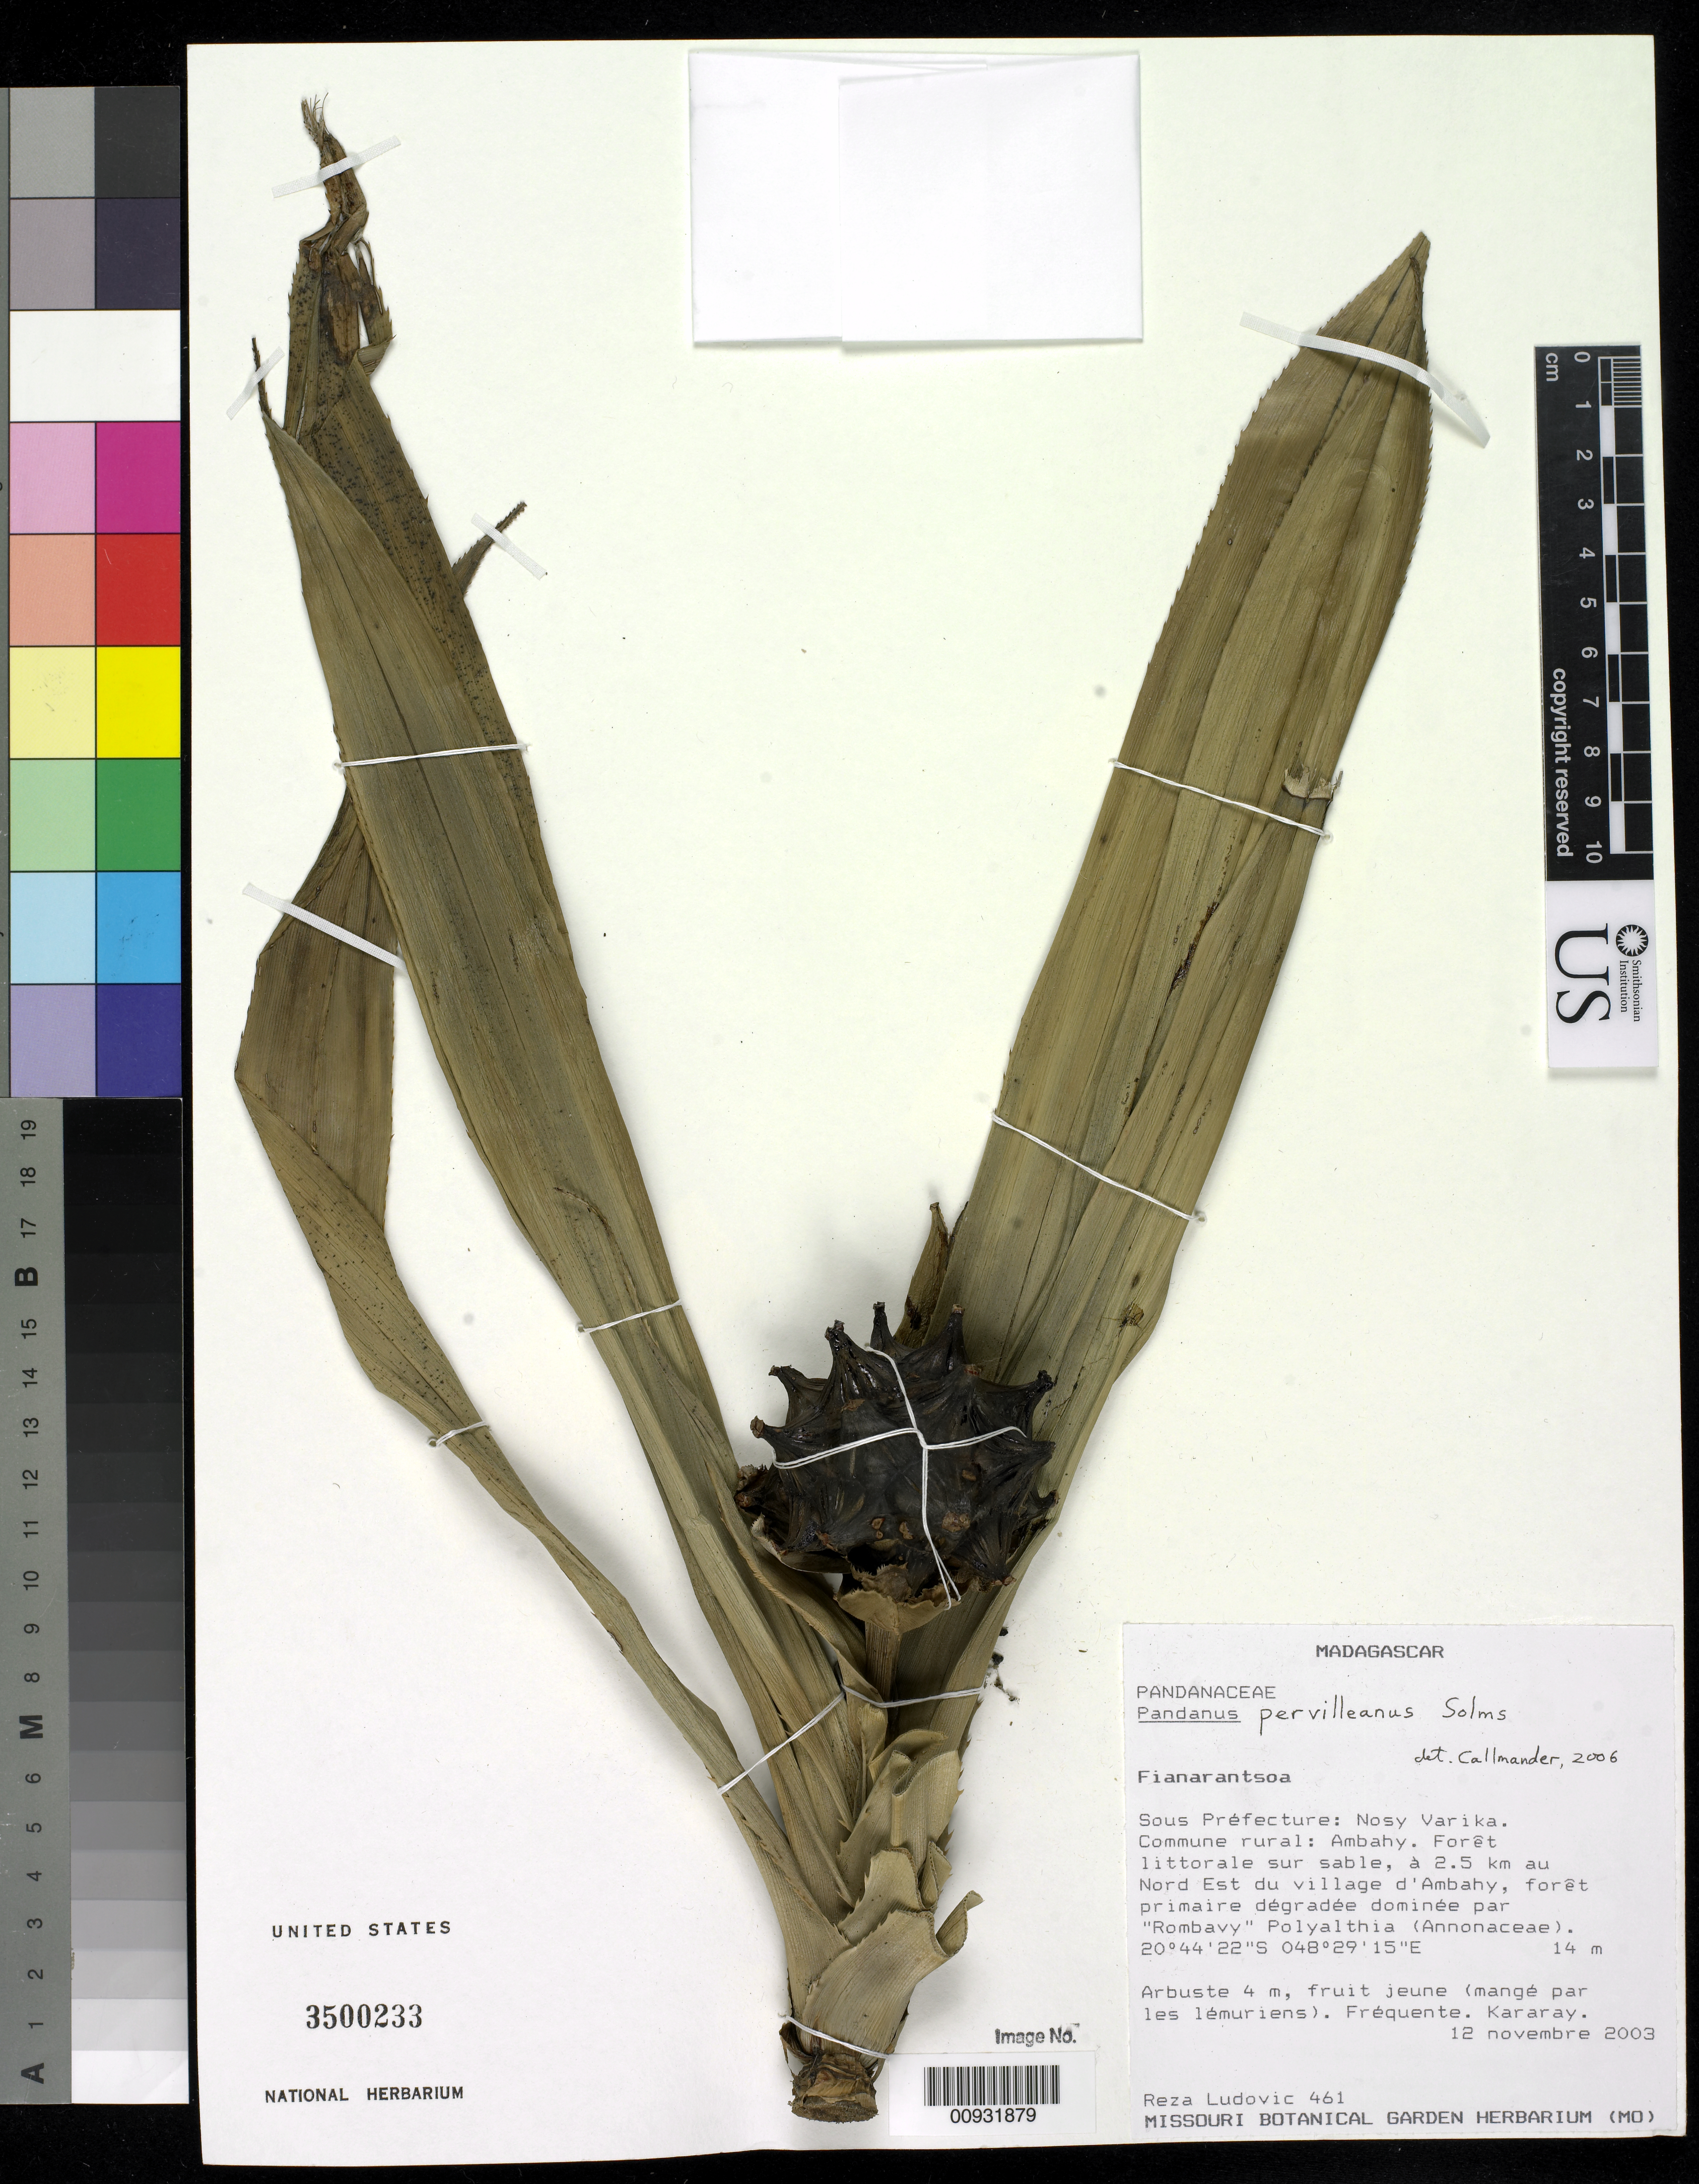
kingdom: Plantae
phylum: Tracheophyta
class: Liliopsida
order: Pandanales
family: Pandanaceae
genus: Pandanus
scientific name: Pandanus pervilleanus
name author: Solms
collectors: R. Ludovic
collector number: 461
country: Madagascar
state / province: Vatovavy Fitovinany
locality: Sous Prefecture, Nosy Varika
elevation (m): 14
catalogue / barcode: US 3500233